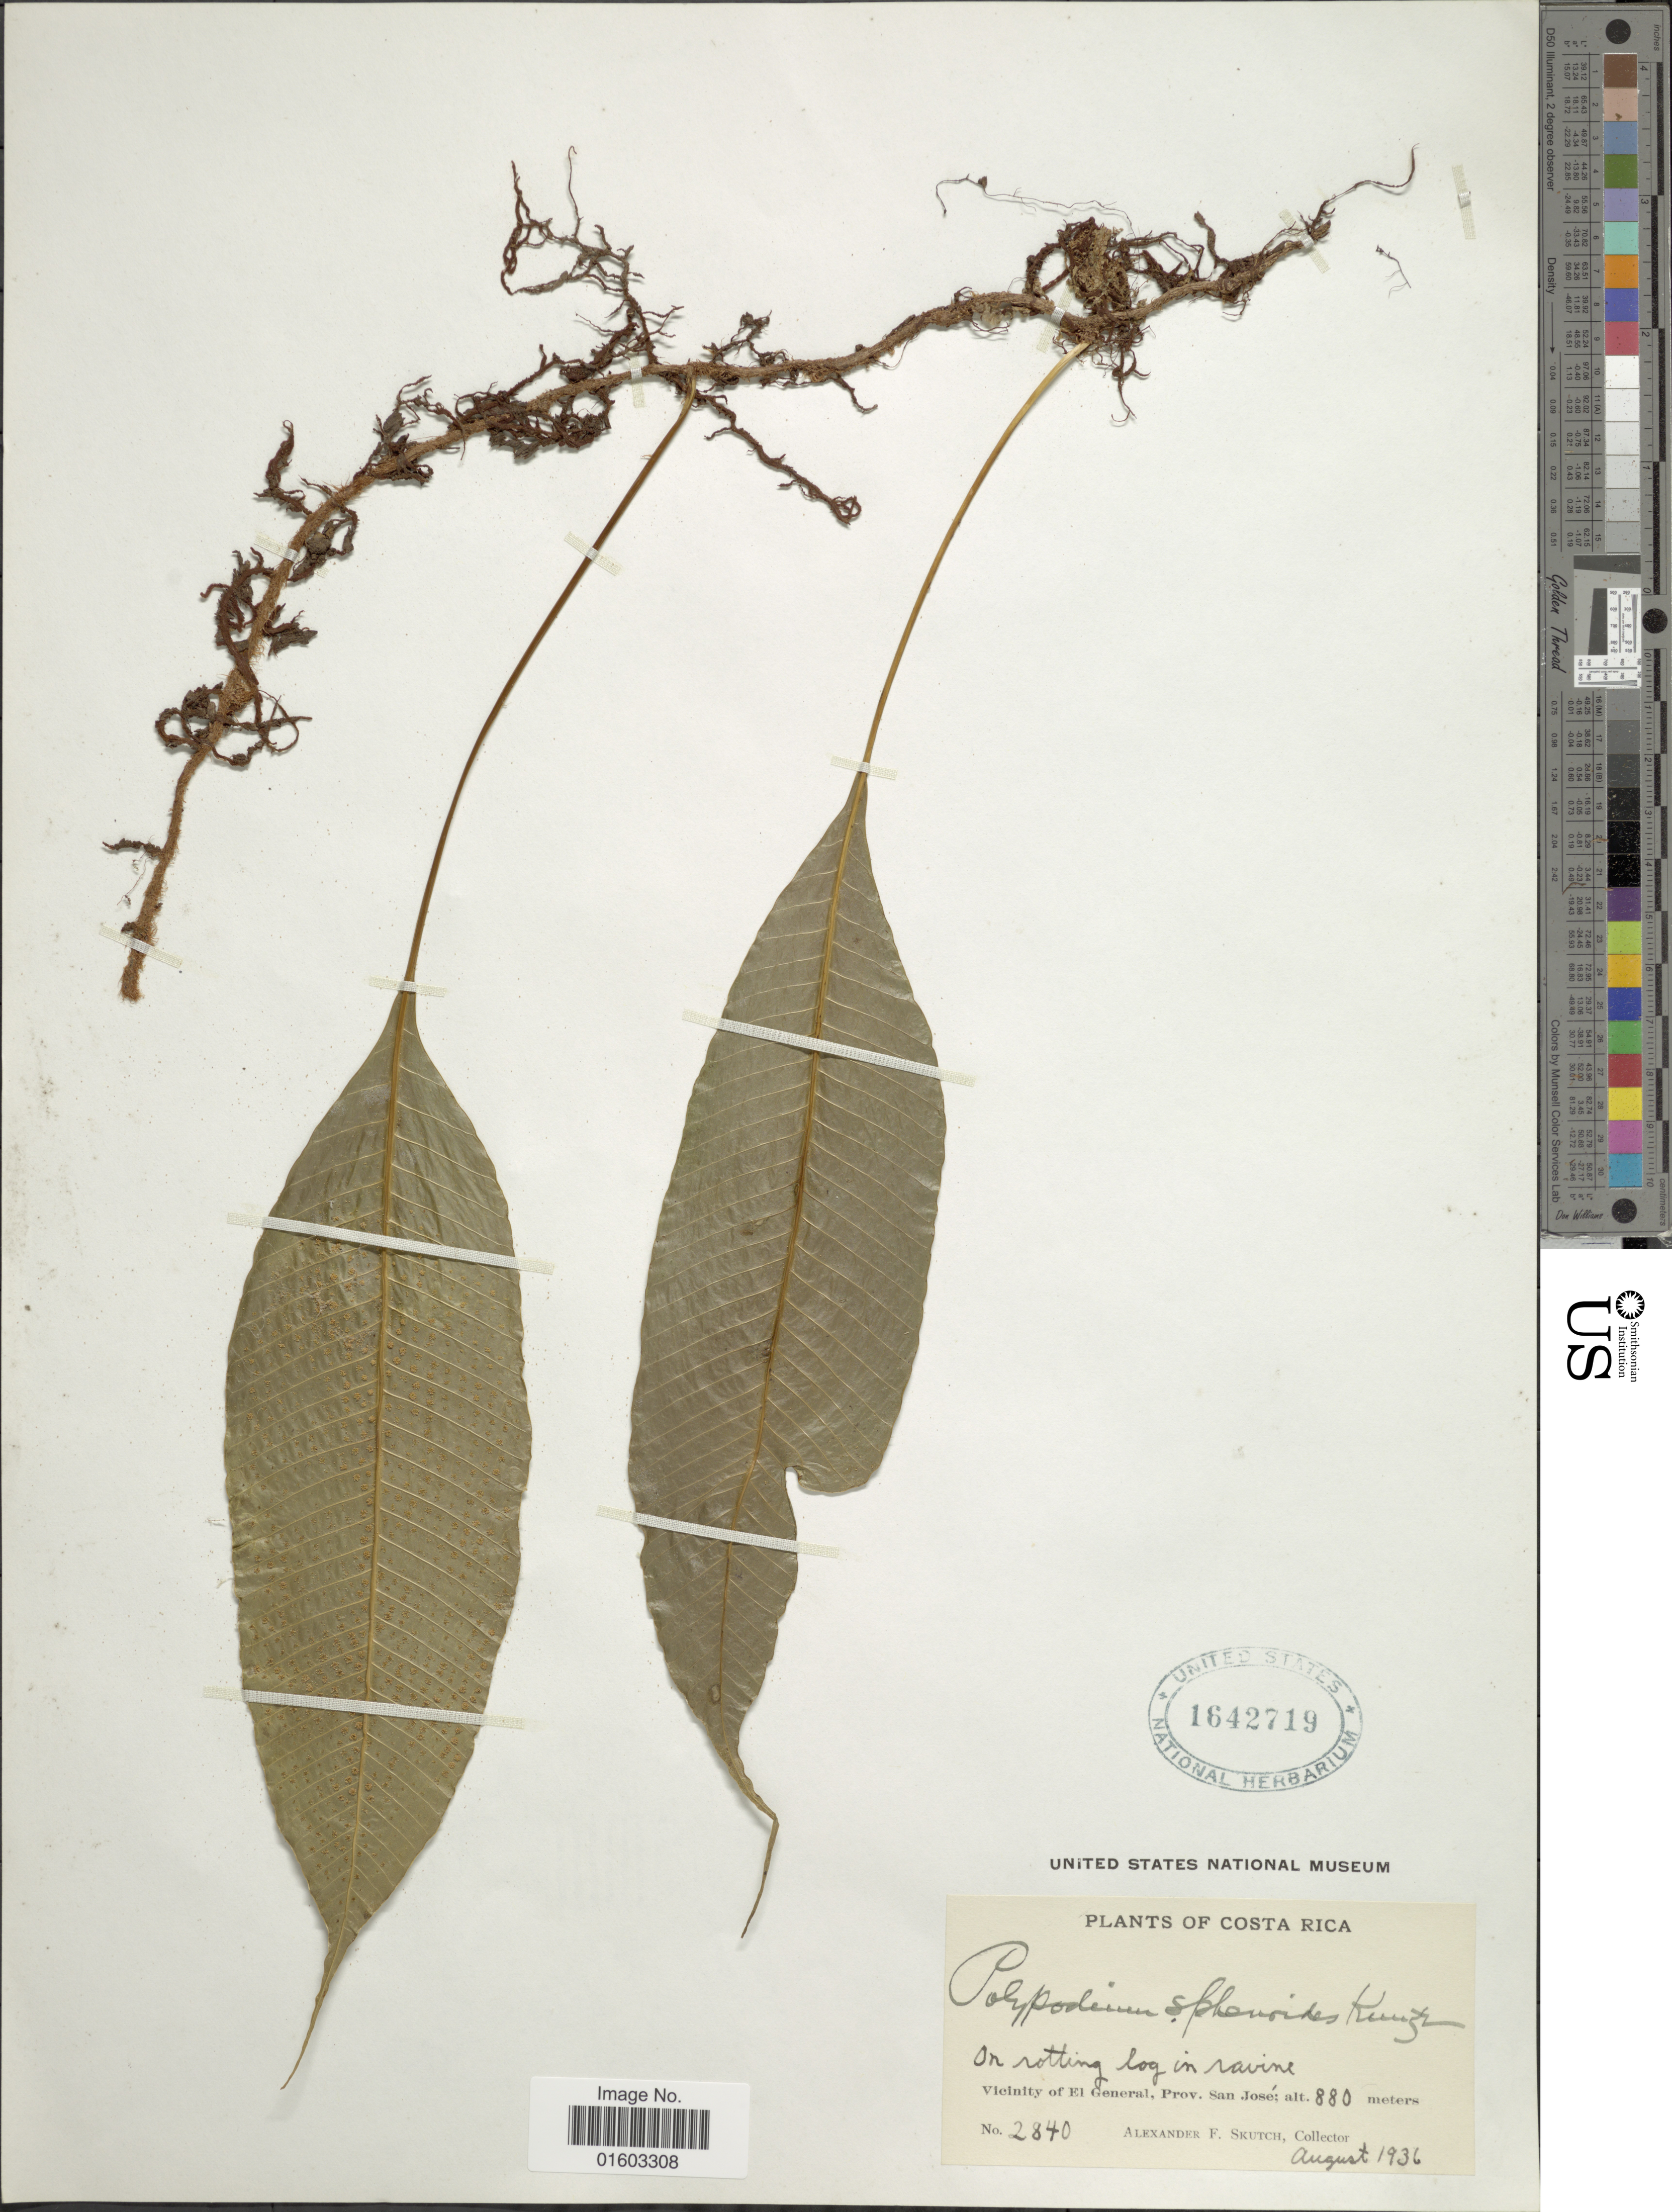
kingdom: Plantae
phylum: Tracheophyta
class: Polypodiopsida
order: Polypodiales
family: Polypodiaceae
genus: Campyloneurum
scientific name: Campyloneurum wercklei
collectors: A. F. Skutch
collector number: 2840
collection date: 1936-08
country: Costa Rica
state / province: San José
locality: Vicinity of El General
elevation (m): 880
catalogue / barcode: US 1642719